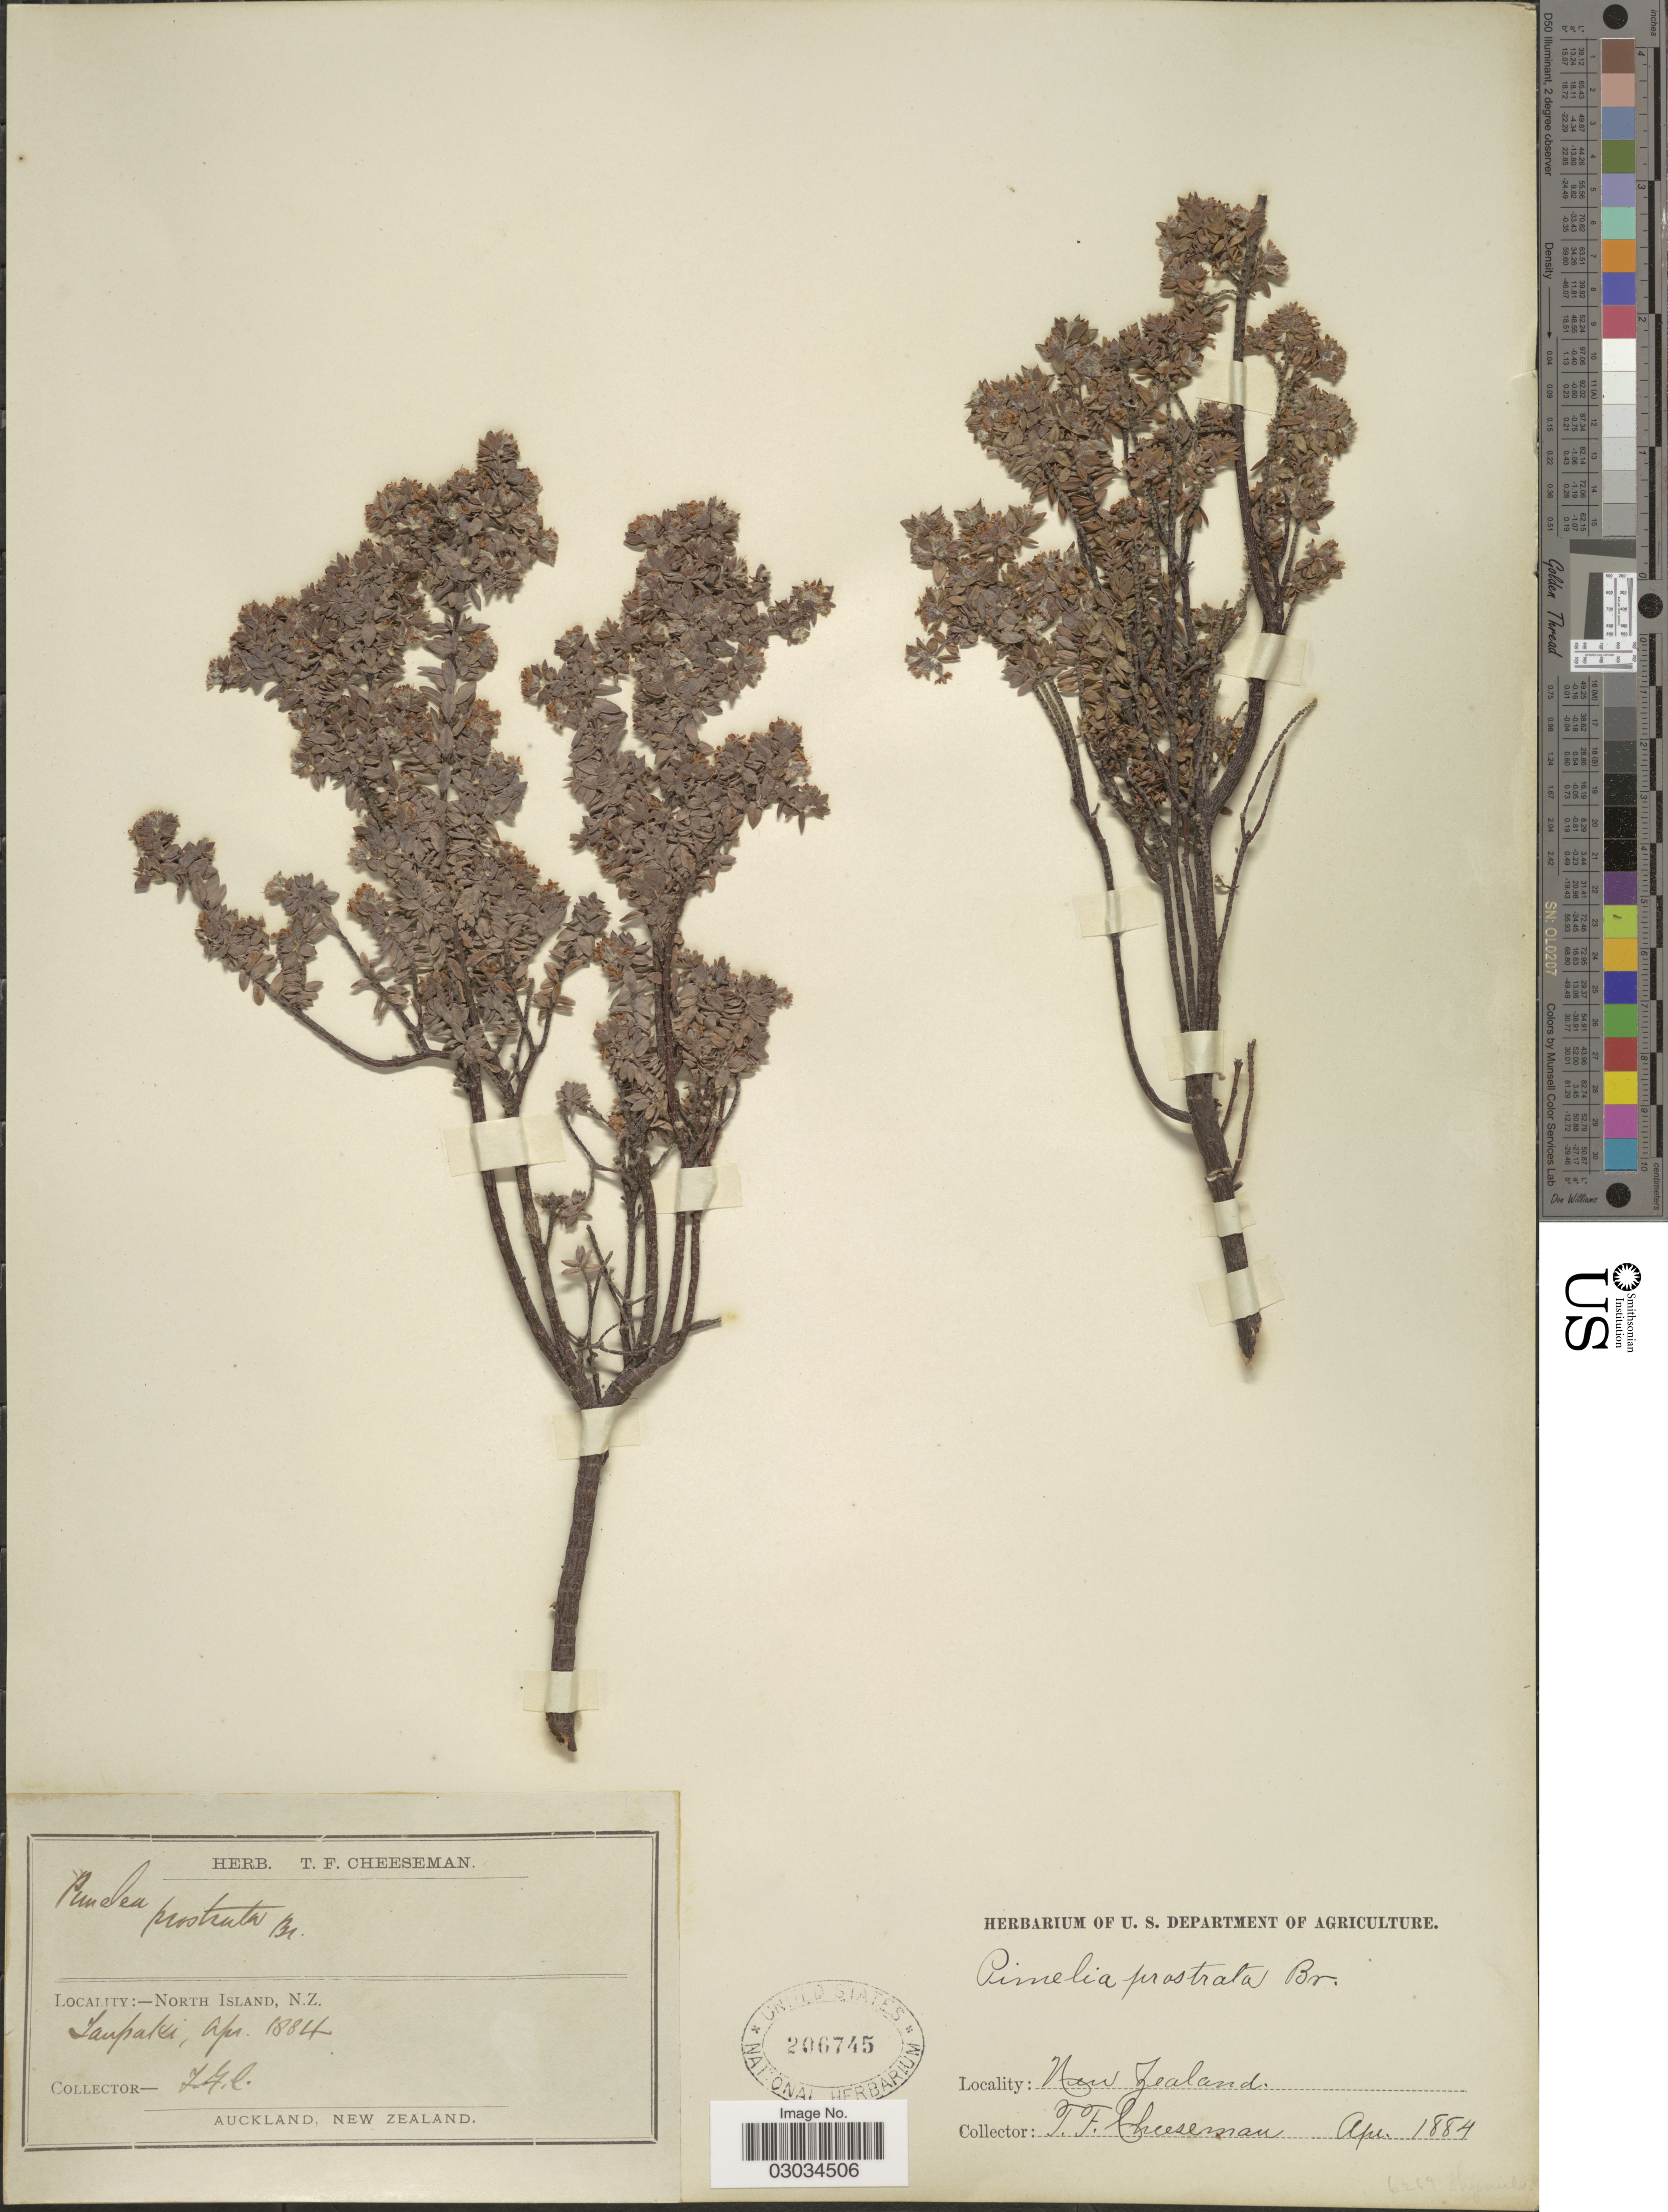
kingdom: Plantae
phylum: Tracheophyta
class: Magnoliopsida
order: Malvales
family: Thymelaeaceae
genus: Pimelea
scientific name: Pimelea prostrata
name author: Willd.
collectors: T. F. Cheeseman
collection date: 1884-04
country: New Zealand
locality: North Island, N.Z. Taupaki.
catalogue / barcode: US 206745